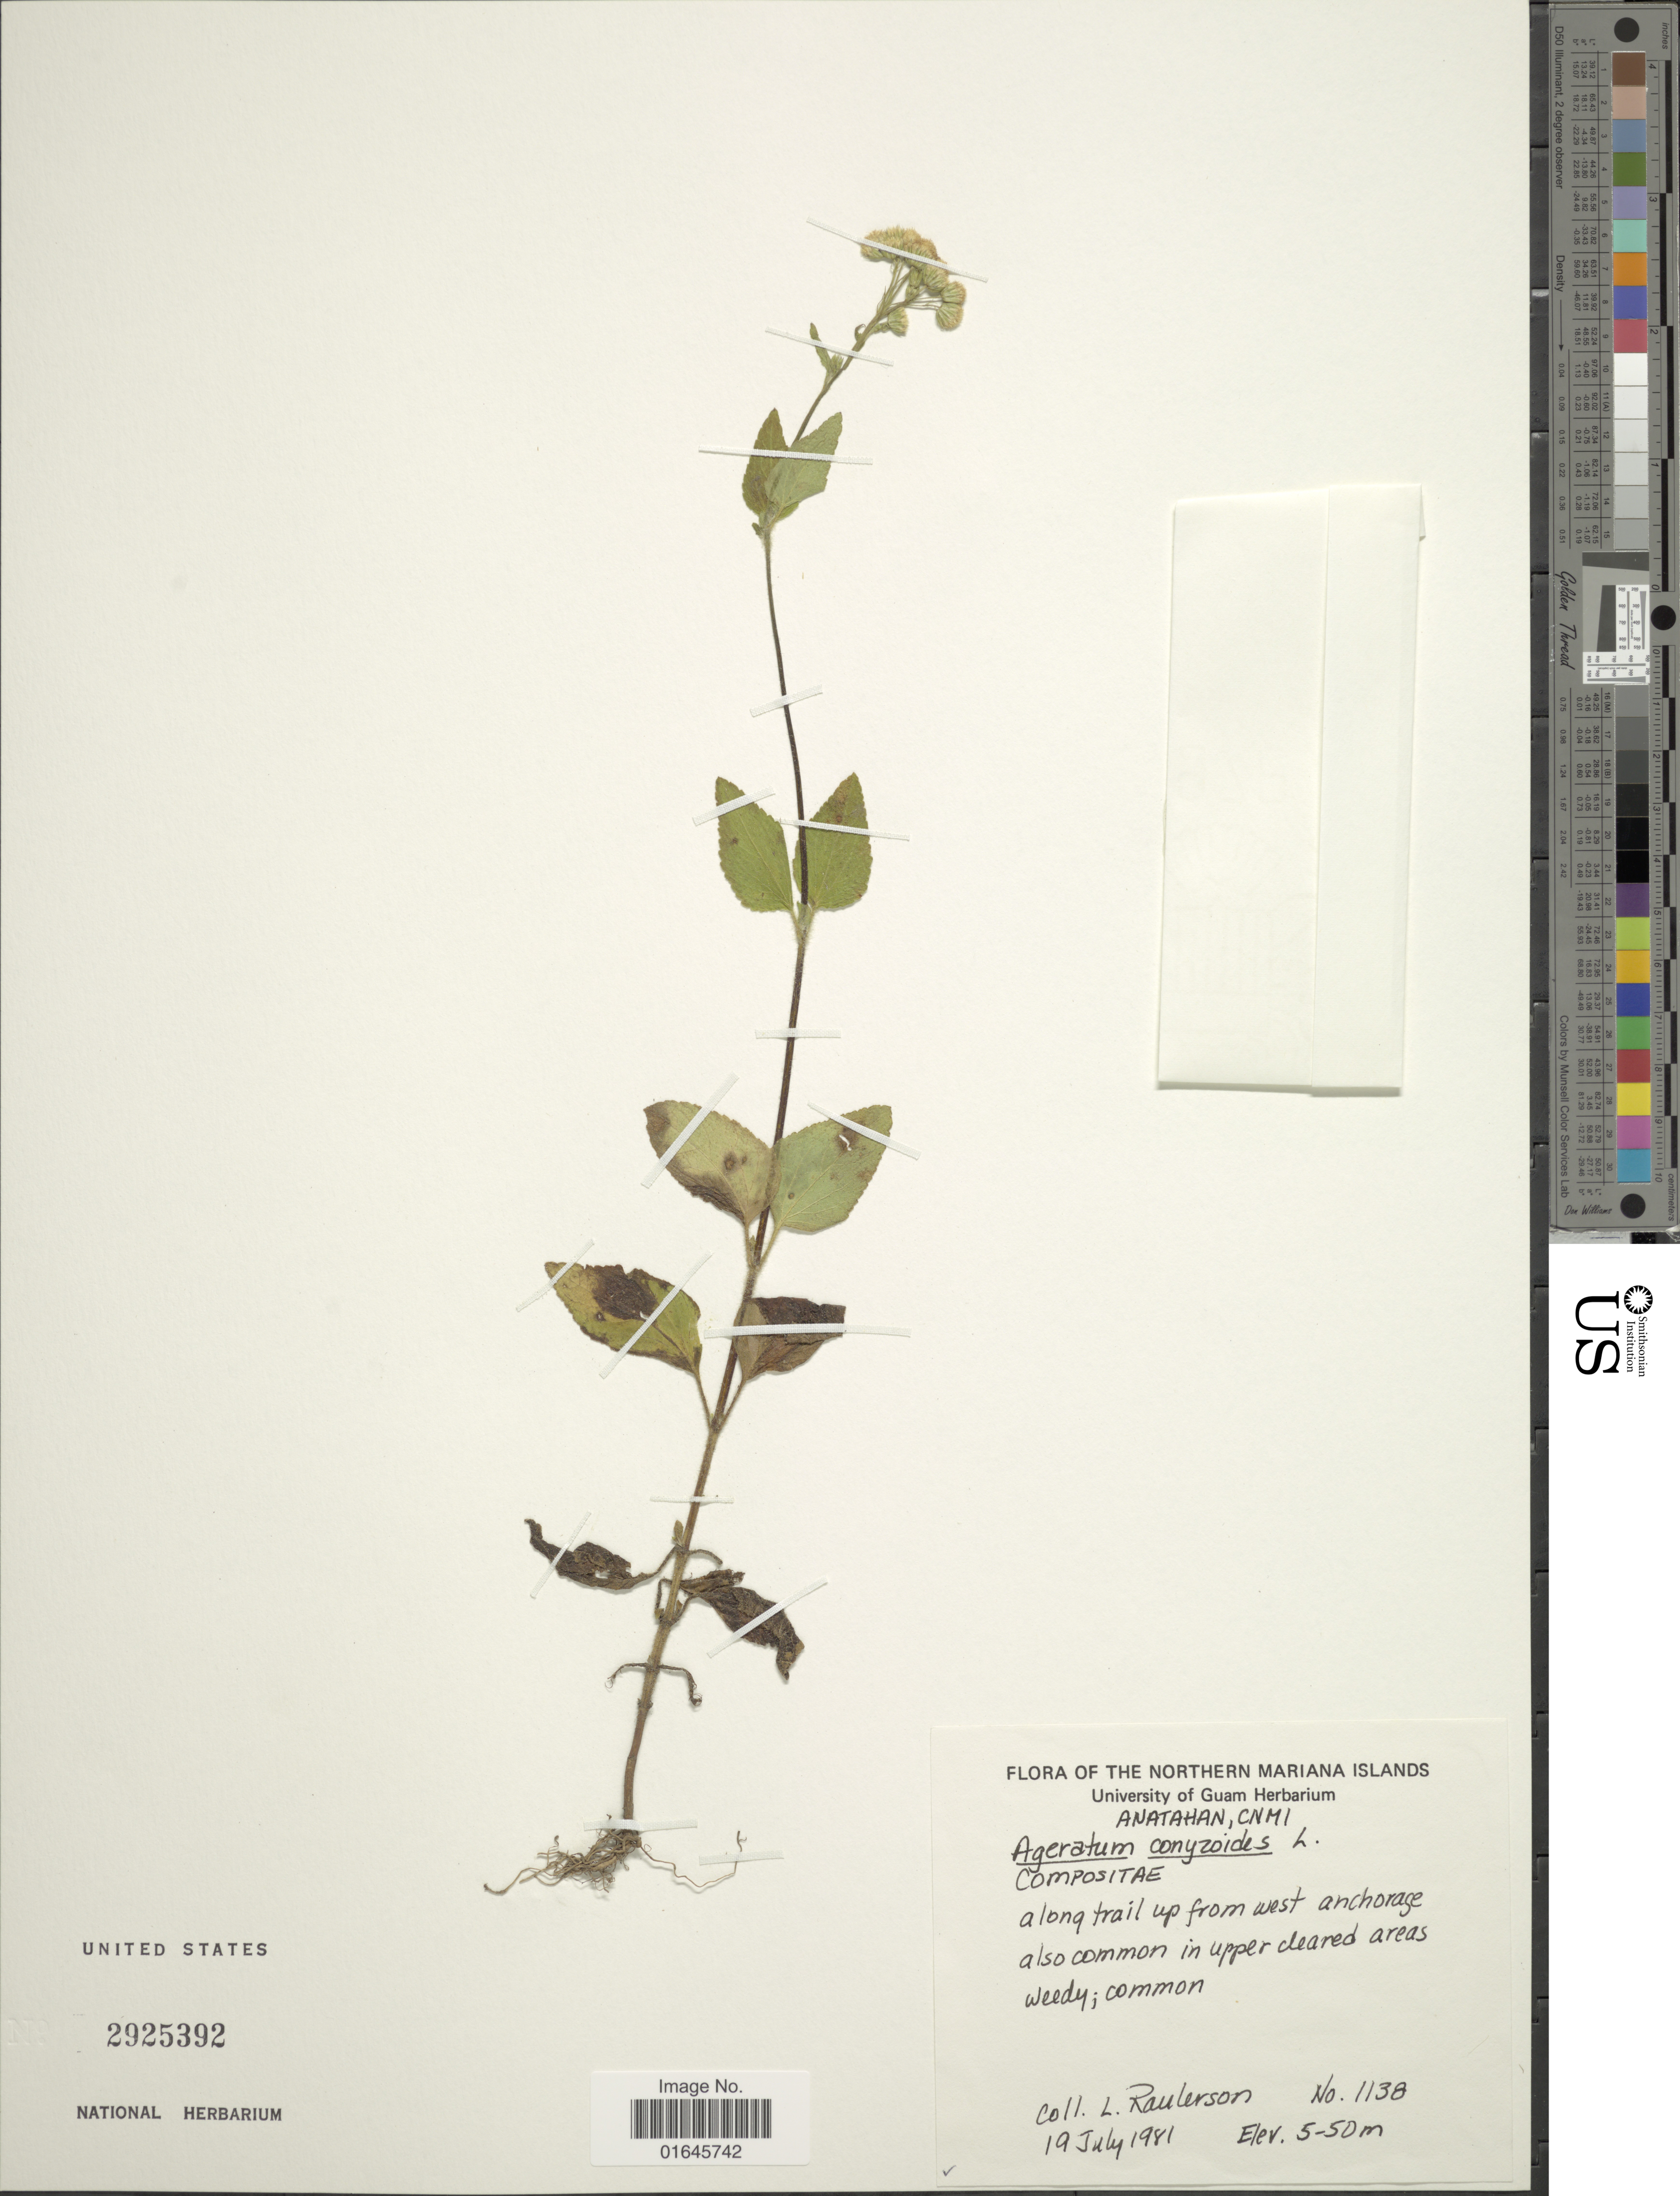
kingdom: Plantae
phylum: Tracheophyta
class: Magnoliopsida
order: Asterales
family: Asteraceae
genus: Ageratum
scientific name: Ageratum conyzoides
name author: L.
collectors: L. Raulerson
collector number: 1138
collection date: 1981-07-19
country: Northern Mariana Islands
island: Anatahan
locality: Anatahan, Along trail up from west anchorage, also common in upper-cleared areas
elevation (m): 5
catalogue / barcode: US 2925392